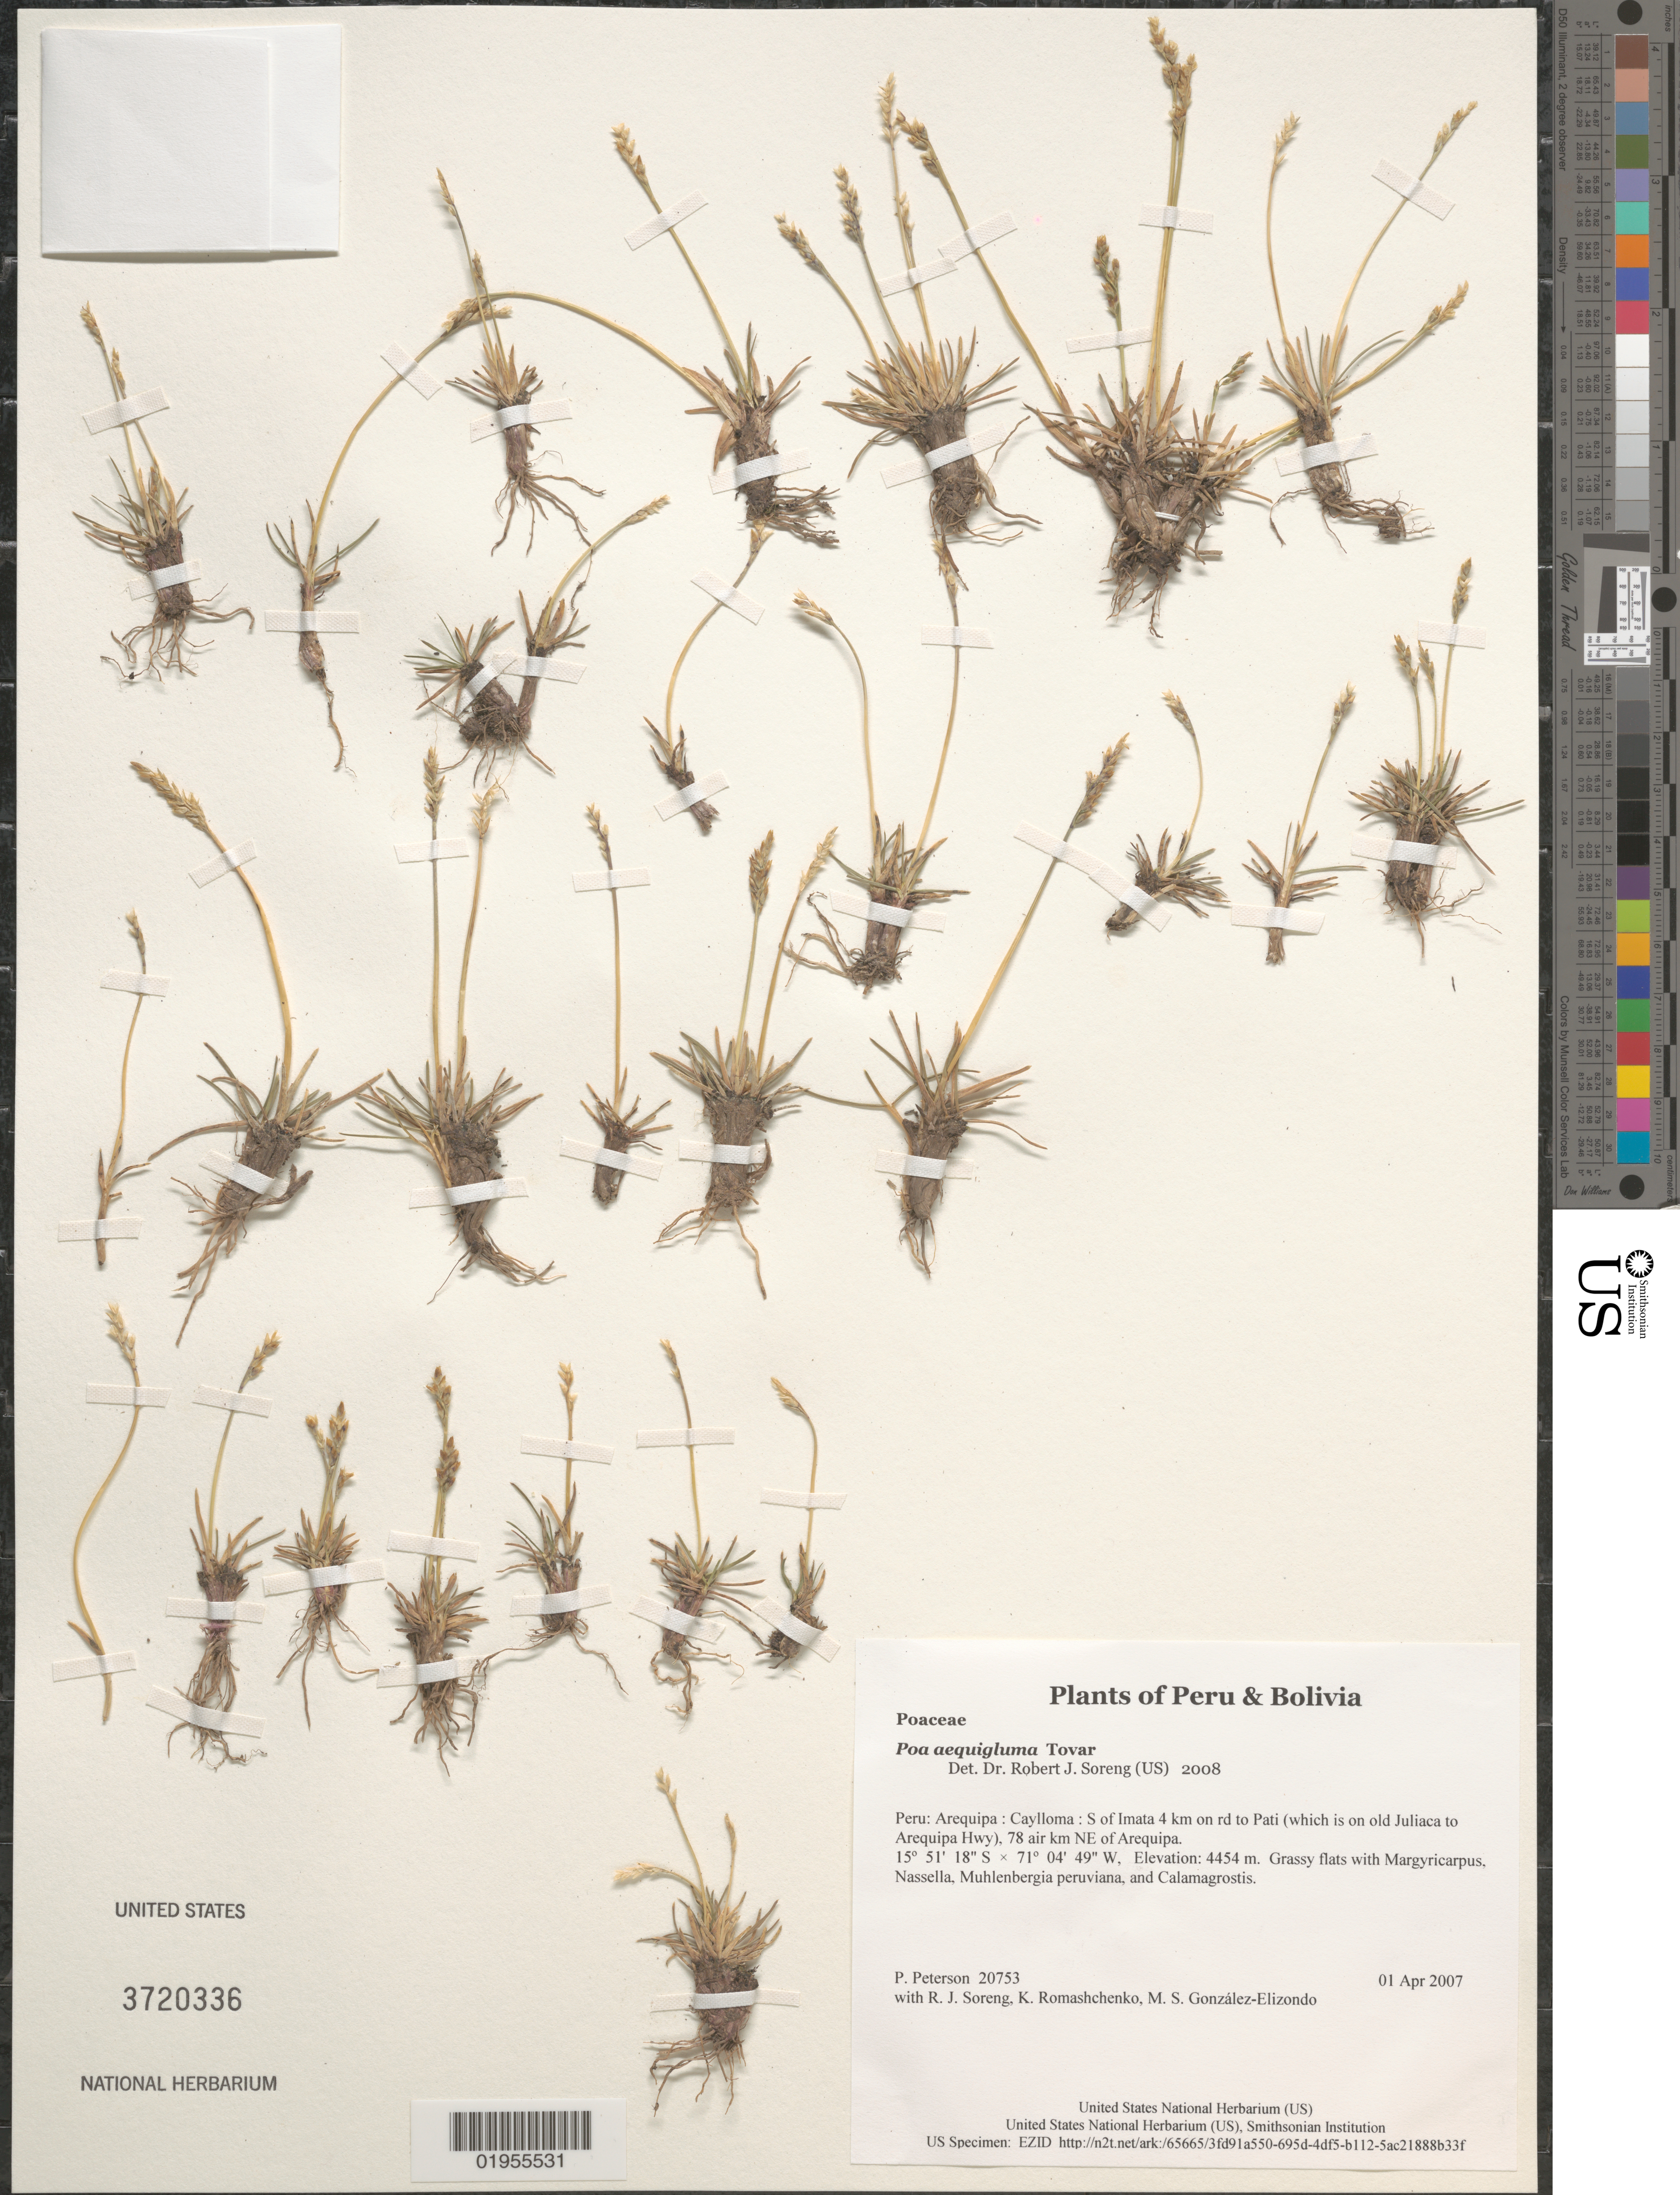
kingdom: Plantae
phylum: Tracheophyta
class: Liliopsida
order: Poales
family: Poaceae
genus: Poa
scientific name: Poa aequigluma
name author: Tovar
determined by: Soreng, Robert J., Research Associate (BOT), Smithsonian Institution - National Museum of Natural History (UNITED STATES)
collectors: P. M. Peterson, R. J. Soreng, K. Romashchenko & M. S. González-Elizondo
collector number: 20753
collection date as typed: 01 Apr 2007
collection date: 2007-04-01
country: Peru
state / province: Arequipa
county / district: Caylloma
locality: S of Imata 4 km on rd to Pati (which is on old Juliaca to Arequipa Hwy), 78 air km NE of Arequipa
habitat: Grassy flats with Margyricarpus, Nassella, Muhlenbergia peruviana, and Calamagrostis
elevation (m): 4454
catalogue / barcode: US 3720336